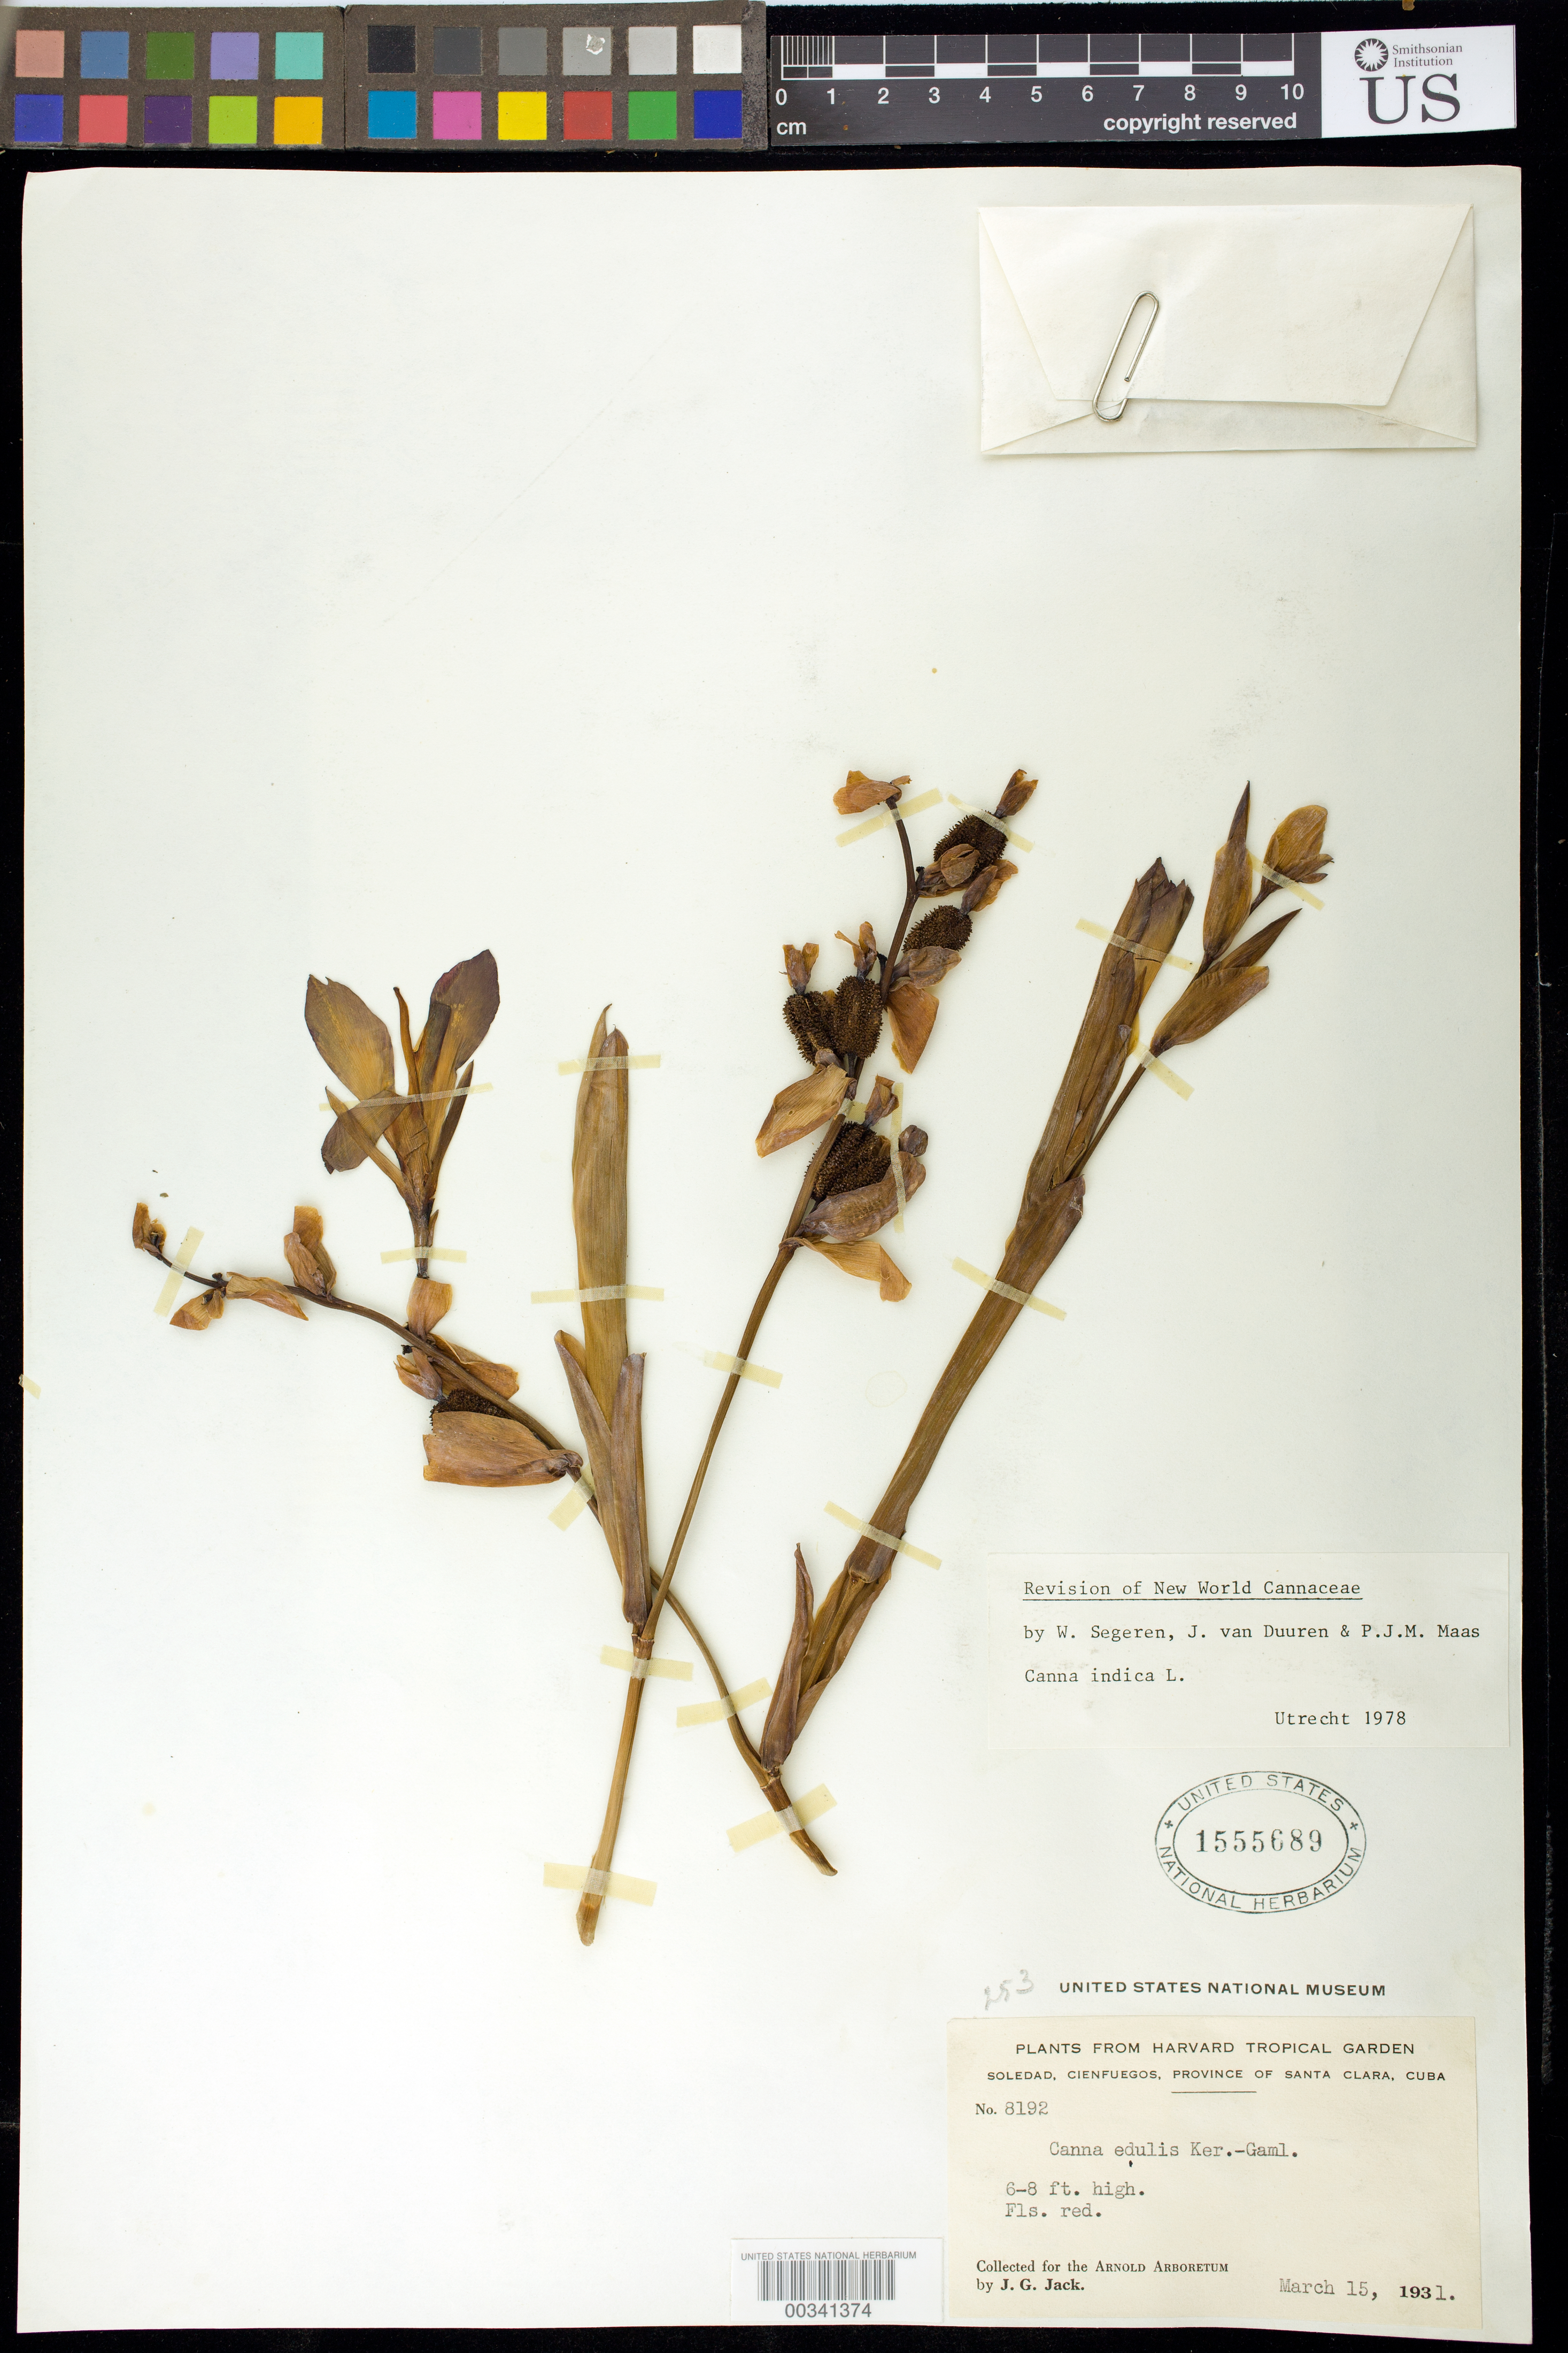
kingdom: Plantae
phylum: Tracheophyta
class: Liliopsida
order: Zingiberales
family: Cannaceae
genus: Canna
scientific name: Canna indica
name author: L.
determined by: Segeren, W.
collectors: J. G. Jack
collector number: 8192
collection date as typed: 15 Mar 1931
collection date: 1931-03-15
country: Cuba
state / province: Las Villas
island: Greater Antilles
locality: Soledad, cienfuegos, prov of santa clara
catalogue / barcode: US 1555689